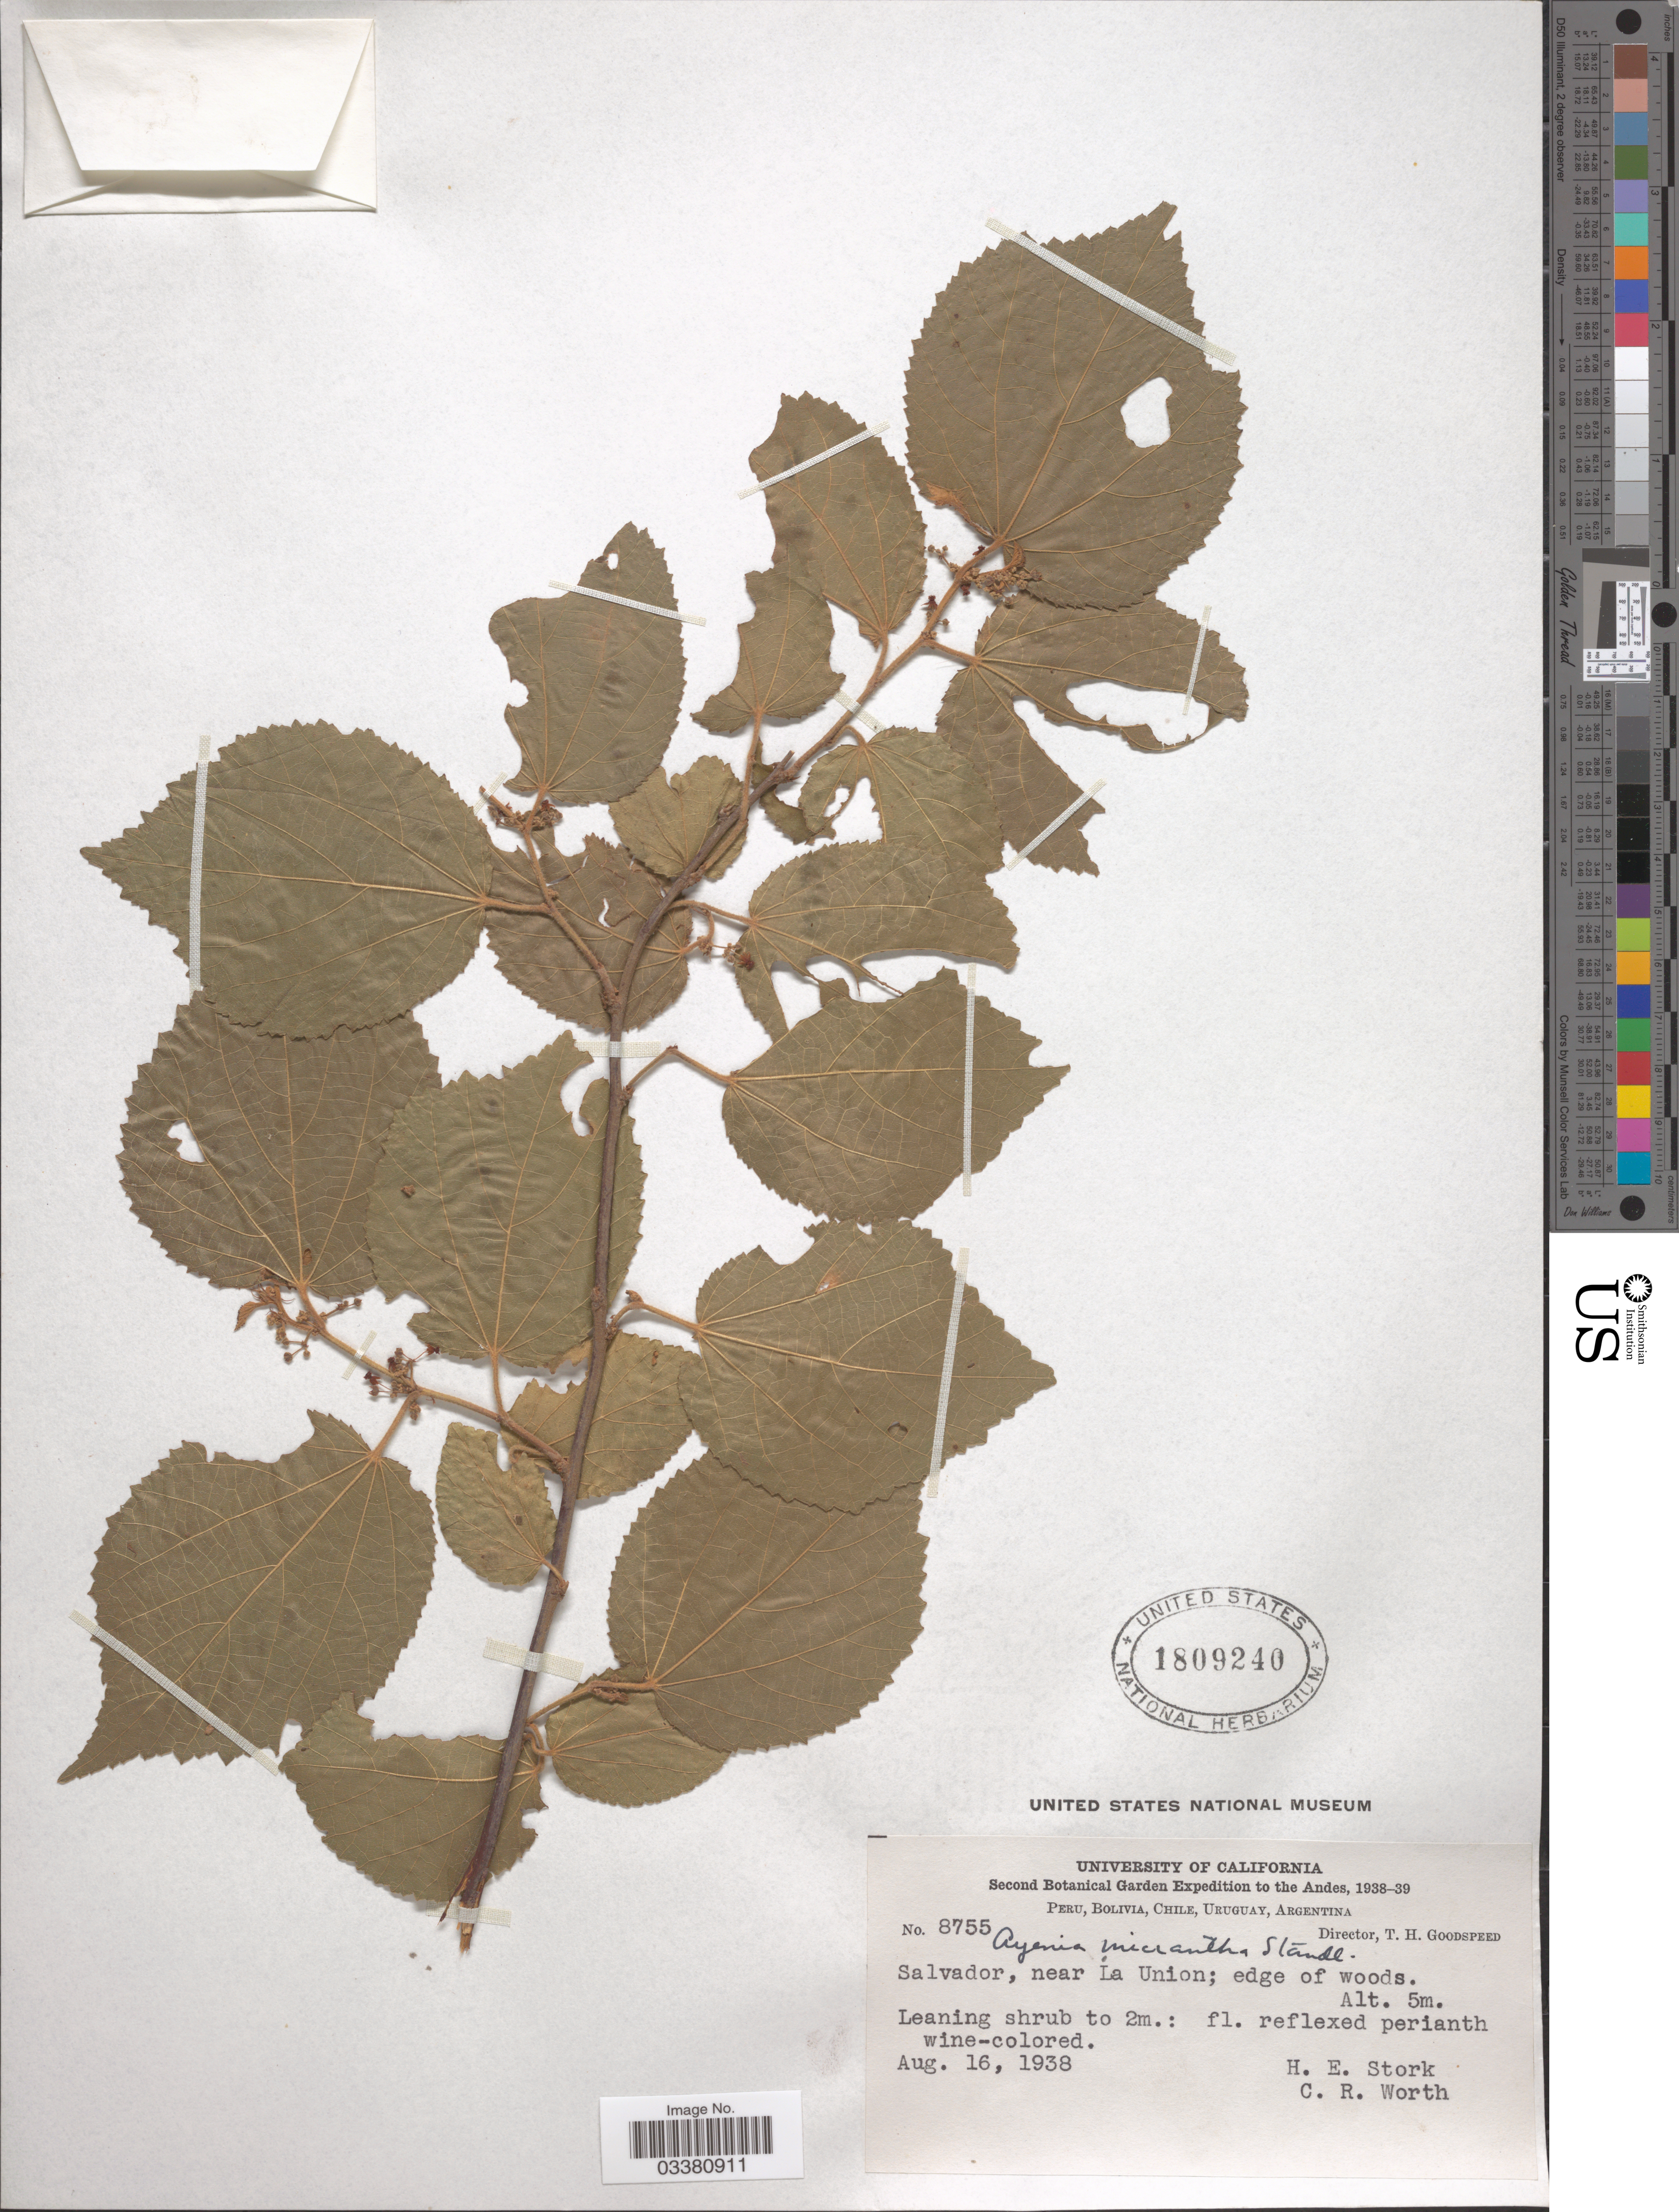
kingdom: Plantae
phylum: Tracheophyta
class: Magnoliopsida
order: Malvales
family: Malvaceae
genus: Ayenia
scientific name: Ayenia micrantha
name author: Standl.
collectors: H. E. Stork & C. R. Worth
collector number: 8755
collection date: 1938-08-16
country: El Salvador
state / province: La Union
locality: Andes. Near La Union.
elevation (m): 5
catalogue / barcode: US 1809240